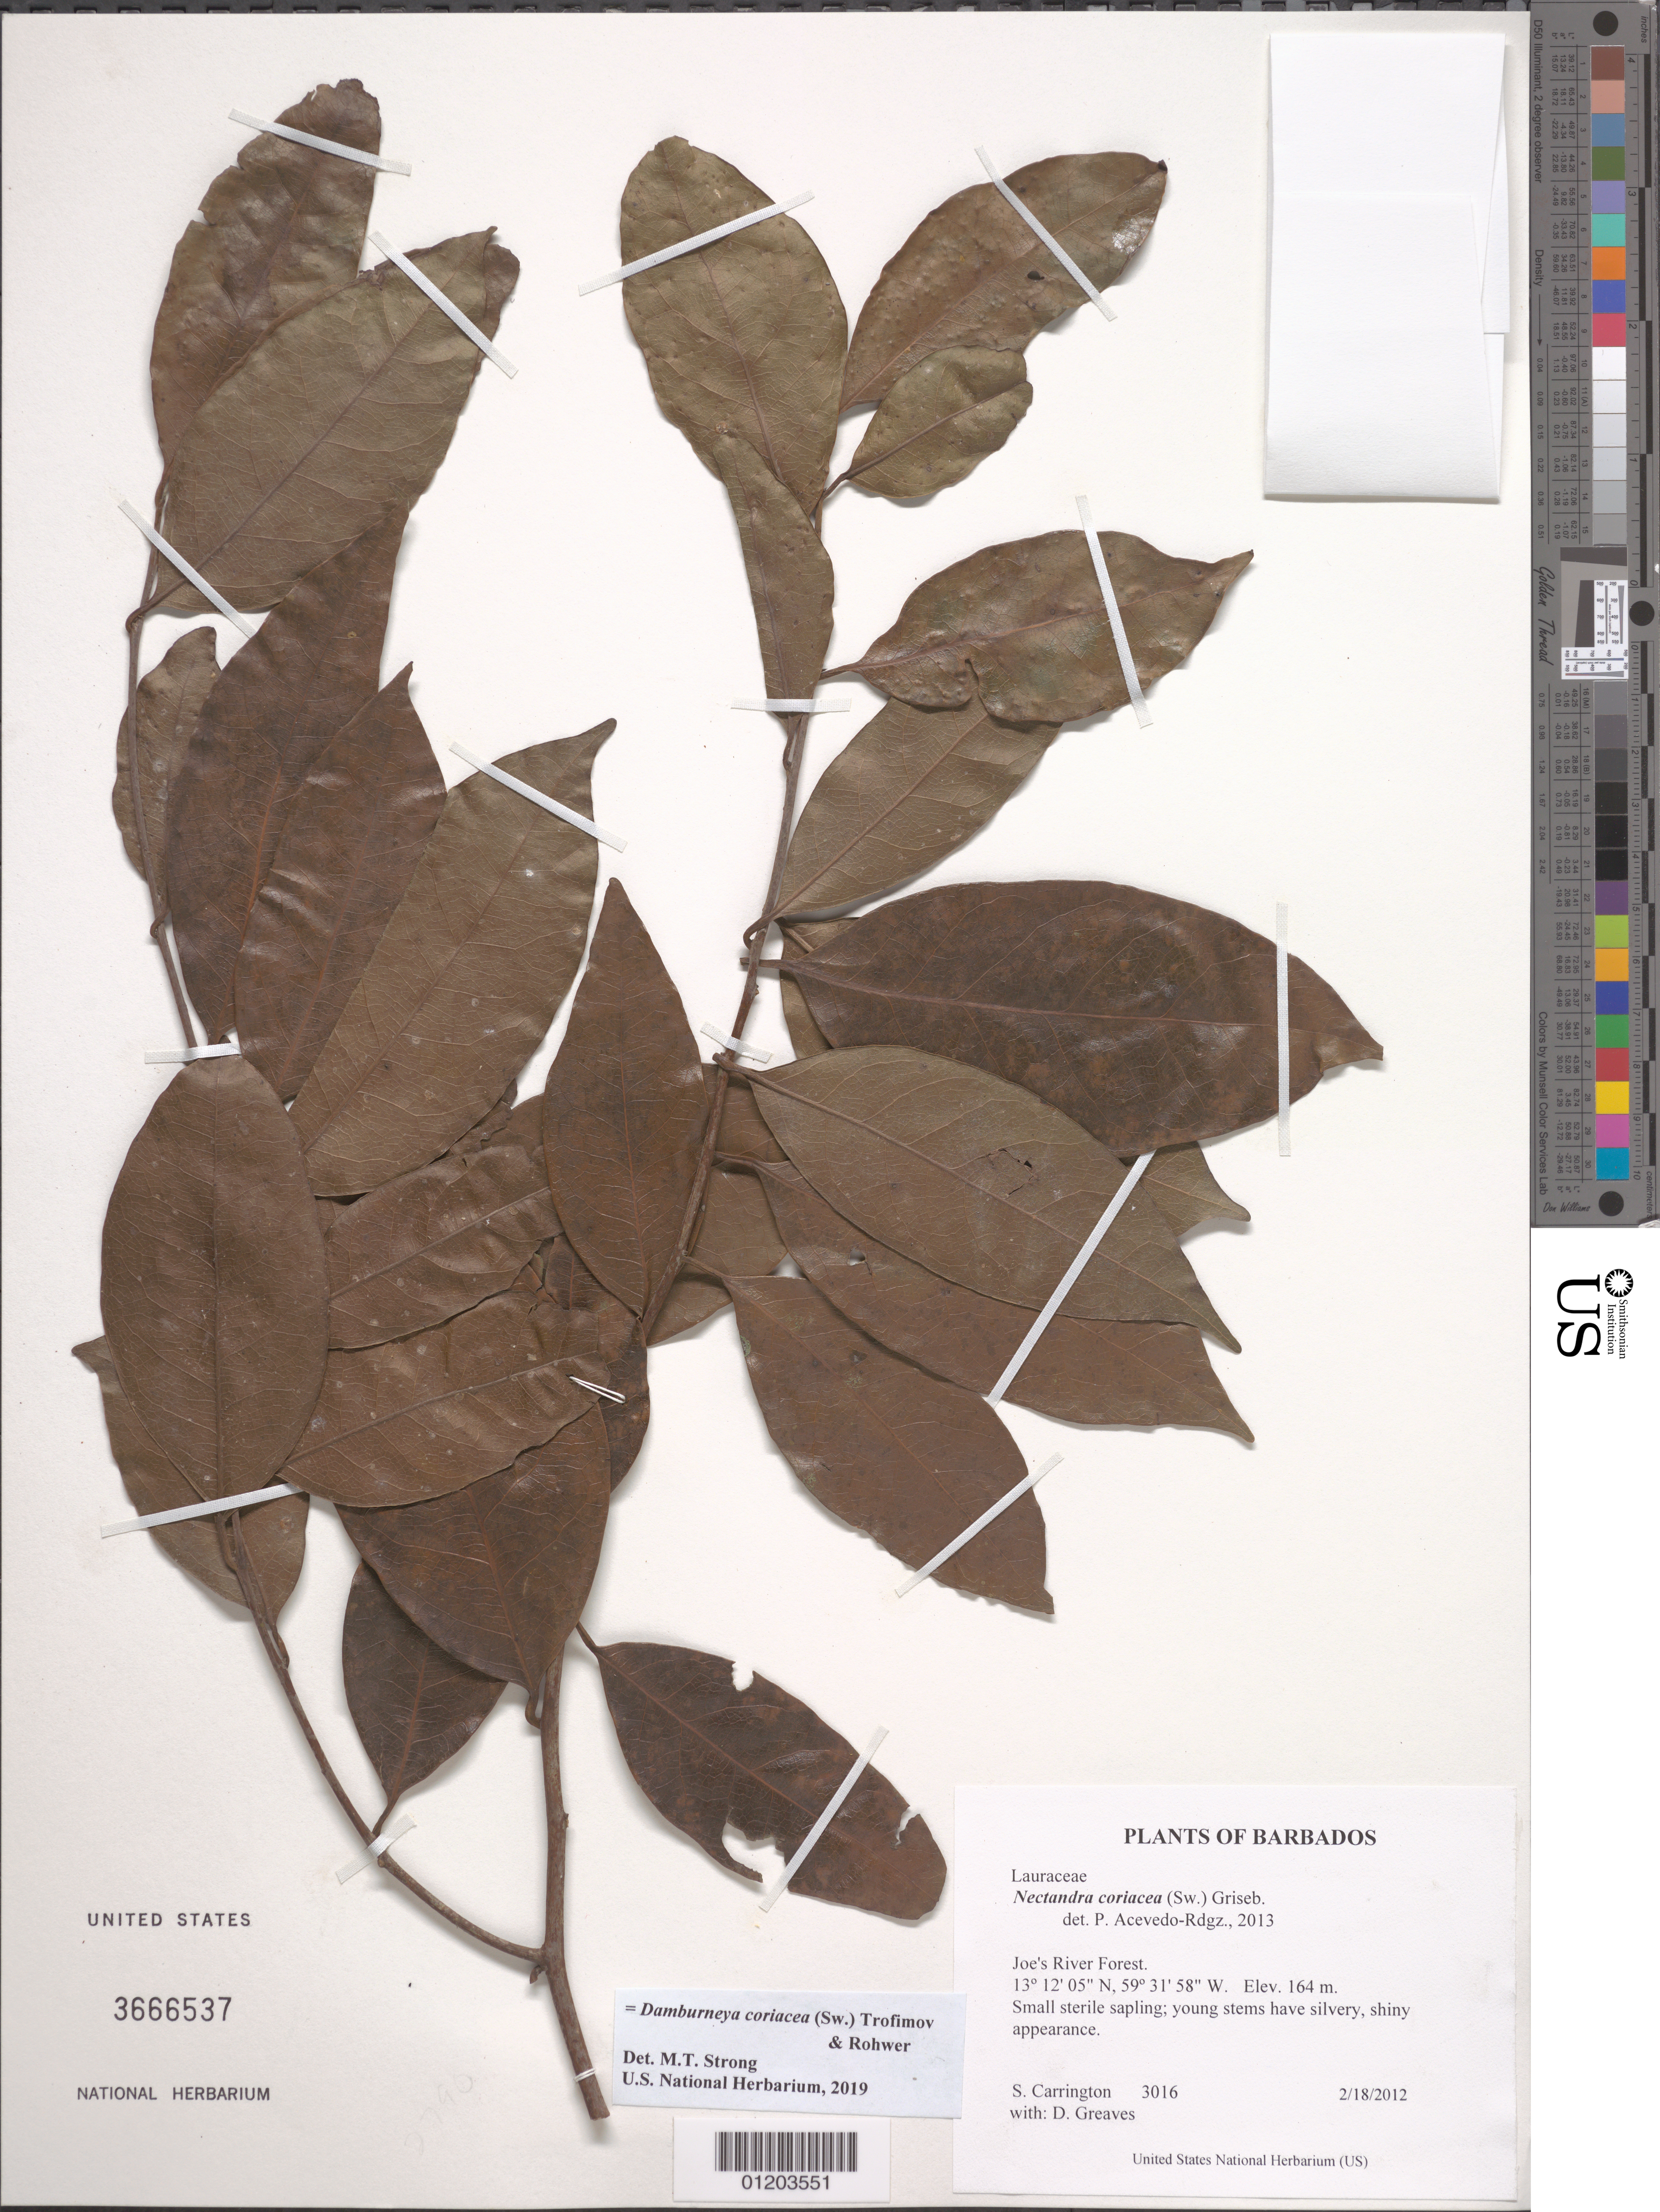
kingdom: Plantae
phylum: Tracheophyta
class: Magnoliopsida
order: Laurales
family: Lauraceae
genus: Damburneya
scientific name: Damburneya coriacea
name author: (Sw.) Trofimov & Rohwer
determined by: Strong, M. T., (US), Smithsonian Institution - National Museum of Natural History (UNITED STATES)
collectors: C. M. S. Carrington & D. Greaves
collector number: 3016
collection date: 2012-02-18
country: Barbados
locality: Joe's River Forest.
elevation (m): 164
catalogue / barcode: US 3666537